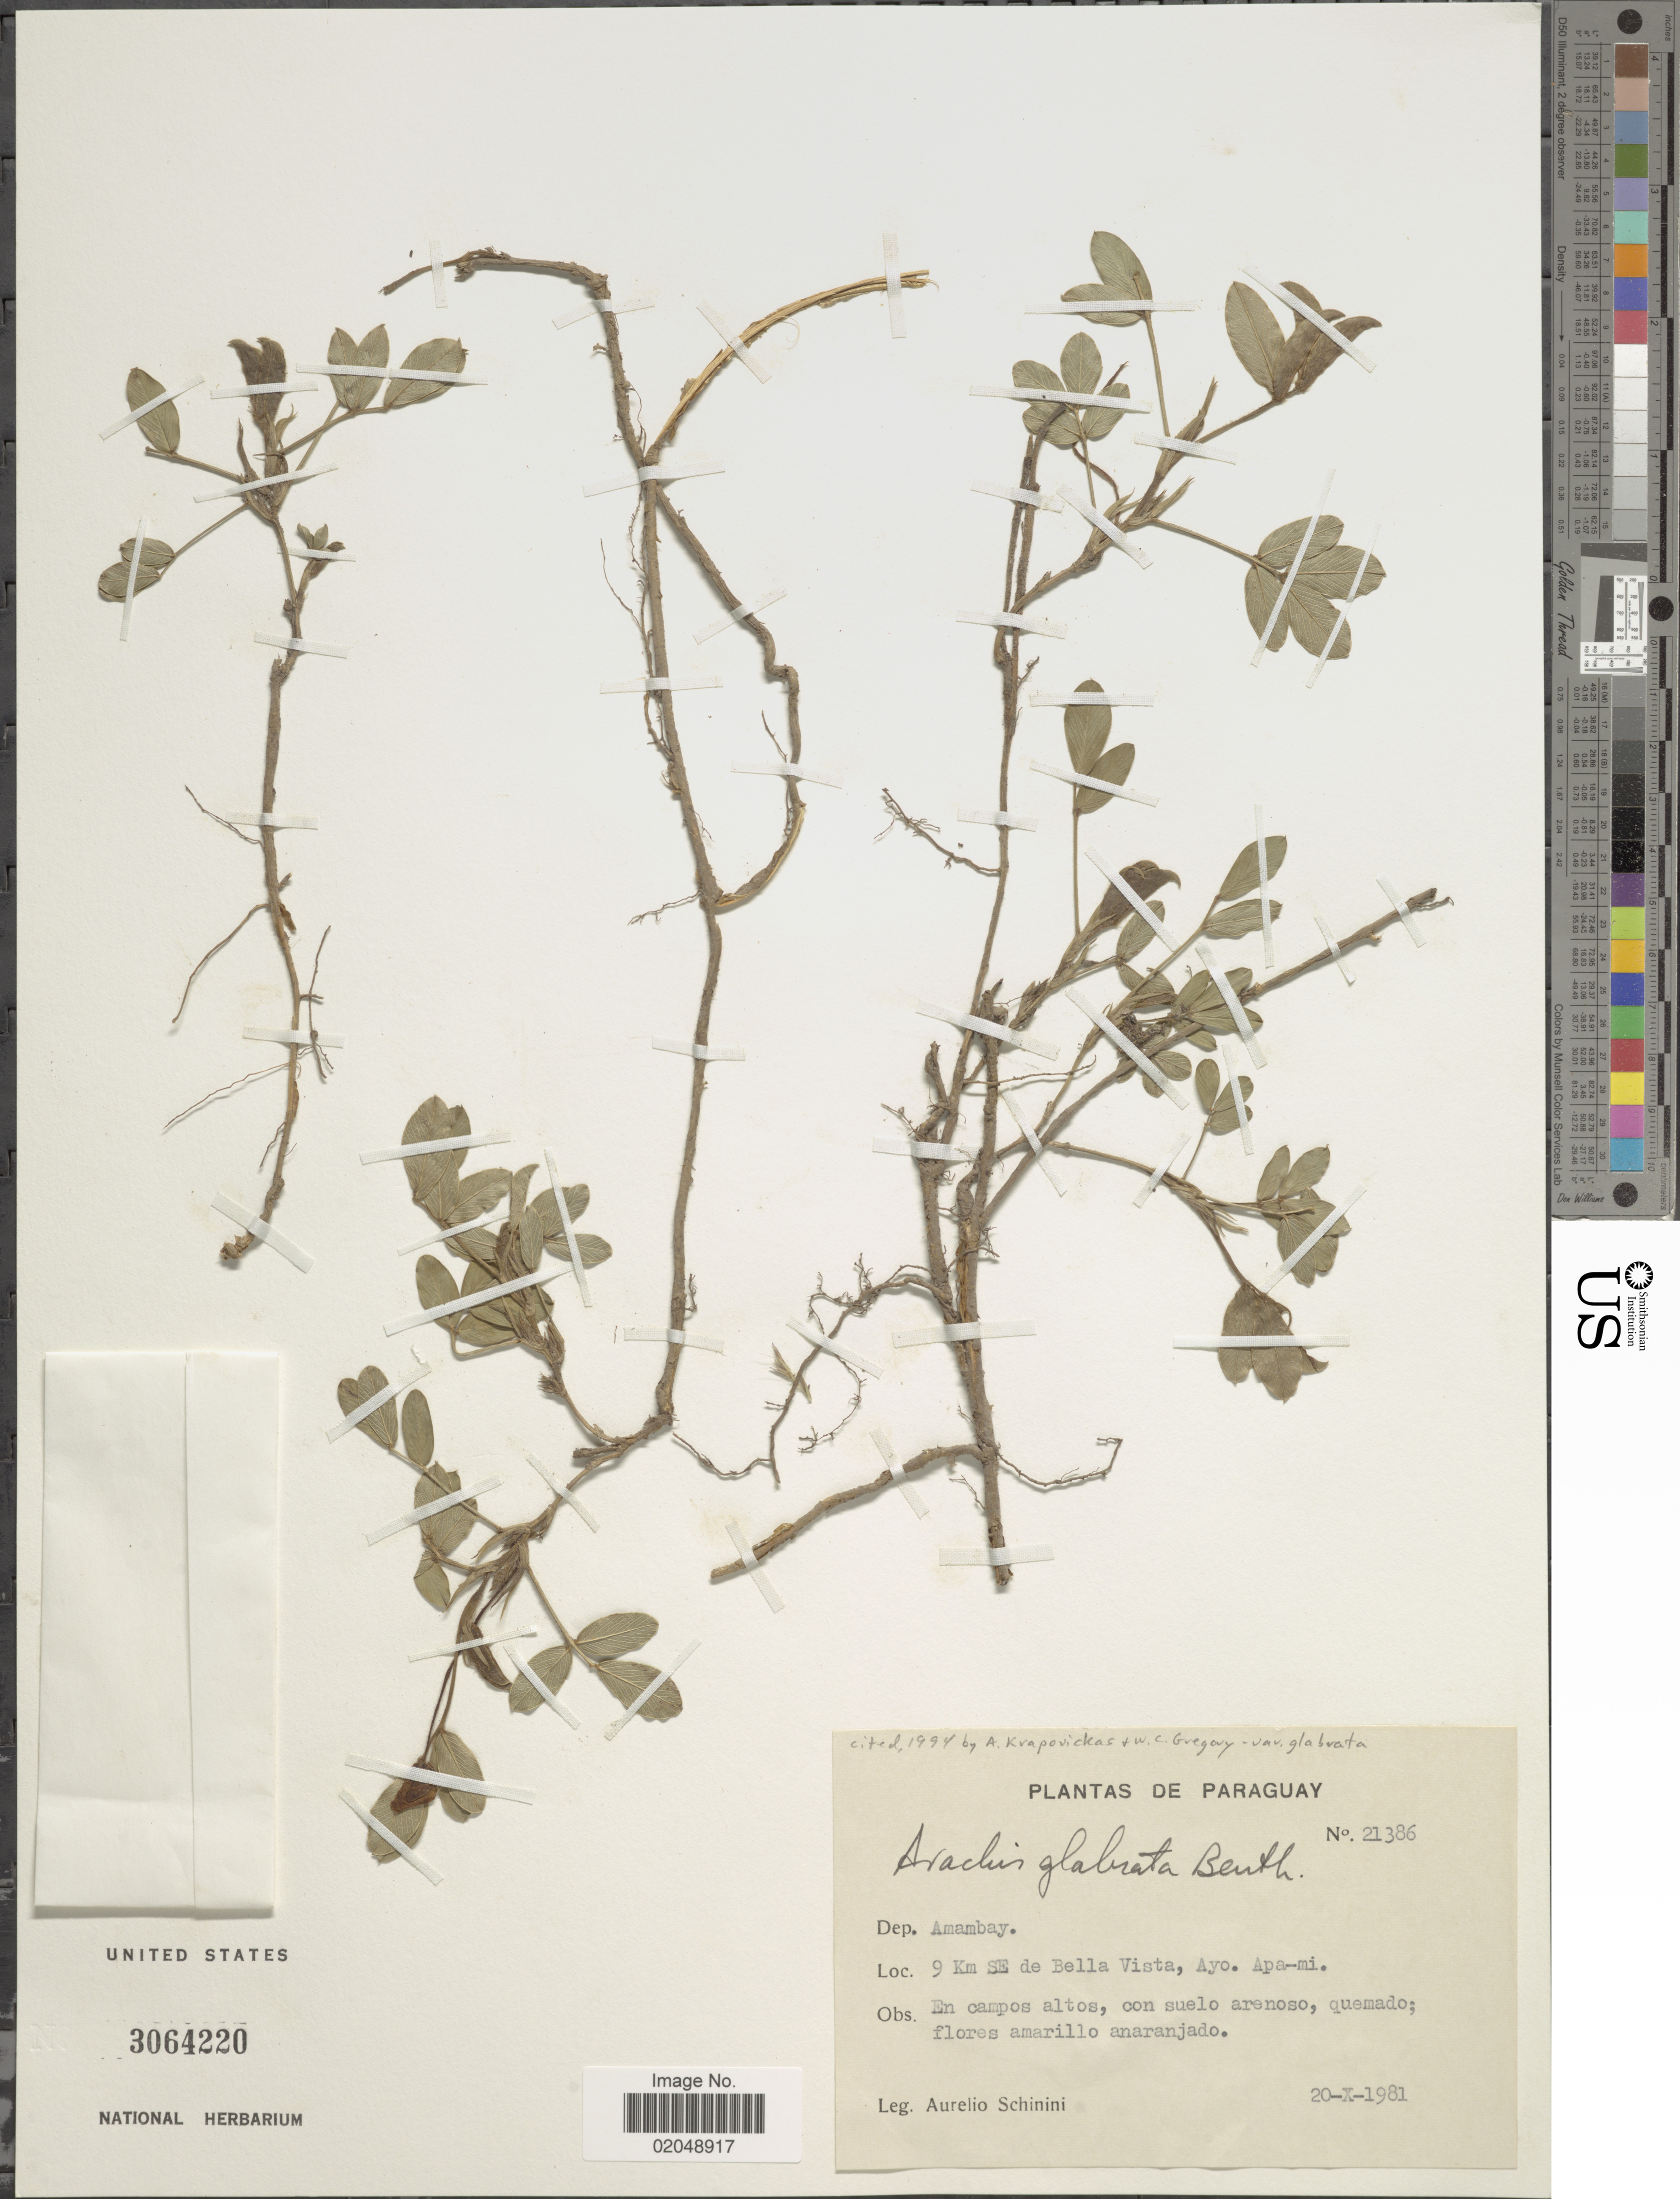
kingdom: Plantae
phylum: Tracheophyta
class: Magnoliopsida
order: Fabales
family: Fabaceae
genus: Arachis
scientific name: Arachis glabrata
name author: Benth.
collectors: A. Schinini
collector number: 21386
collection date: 1981-10-20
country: Paraguay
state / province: Amambay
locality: Dep. Amambay, 9 Km SE de Bella Vista, Ayo. Apa-mi, En campos altos, con suelo arenoso, quemado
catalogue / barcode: US 3064220